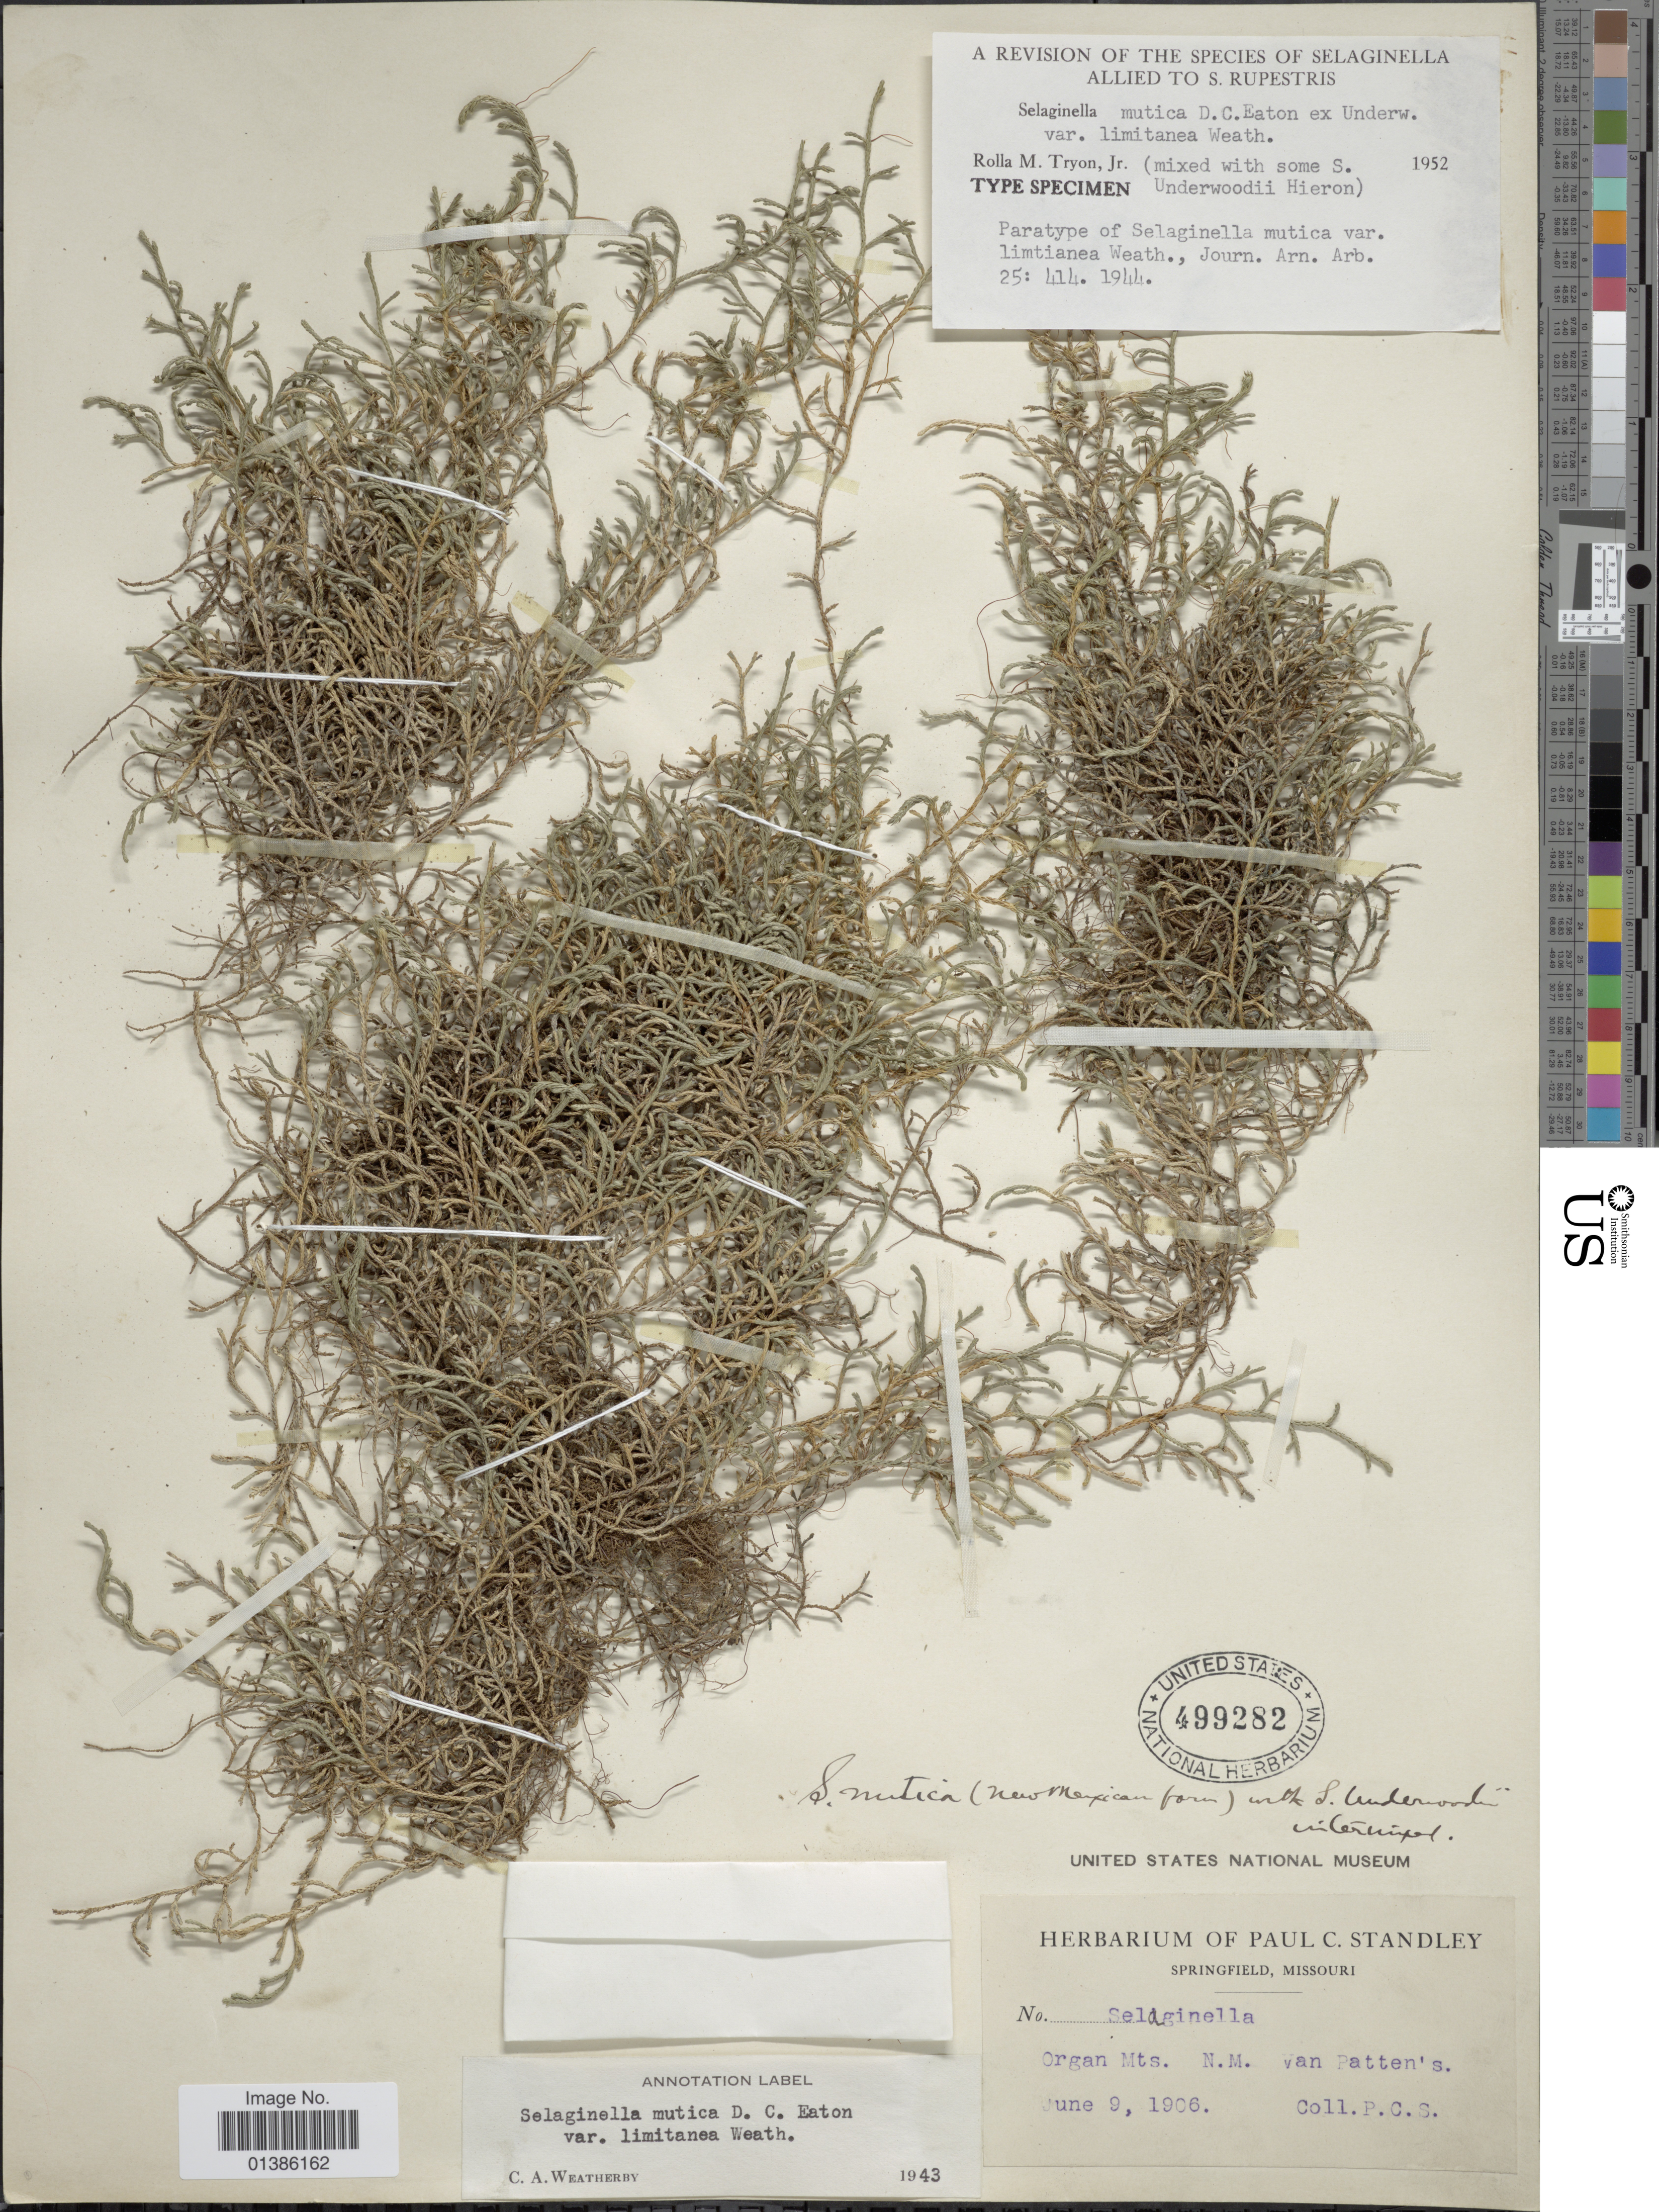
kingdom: Plantae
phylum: Tracheophyta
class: Lycopodiopsida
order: Selaginellales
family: Selaginellaceae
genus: Selaginella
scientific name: Selaginella mutica var. limitanea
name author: Weath.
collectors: P. C. Standley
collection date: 1906-06-09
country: United States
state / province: Missouri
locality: Springfield. Organ Mts. N.M. Van Patten's.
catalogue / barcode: US 499282